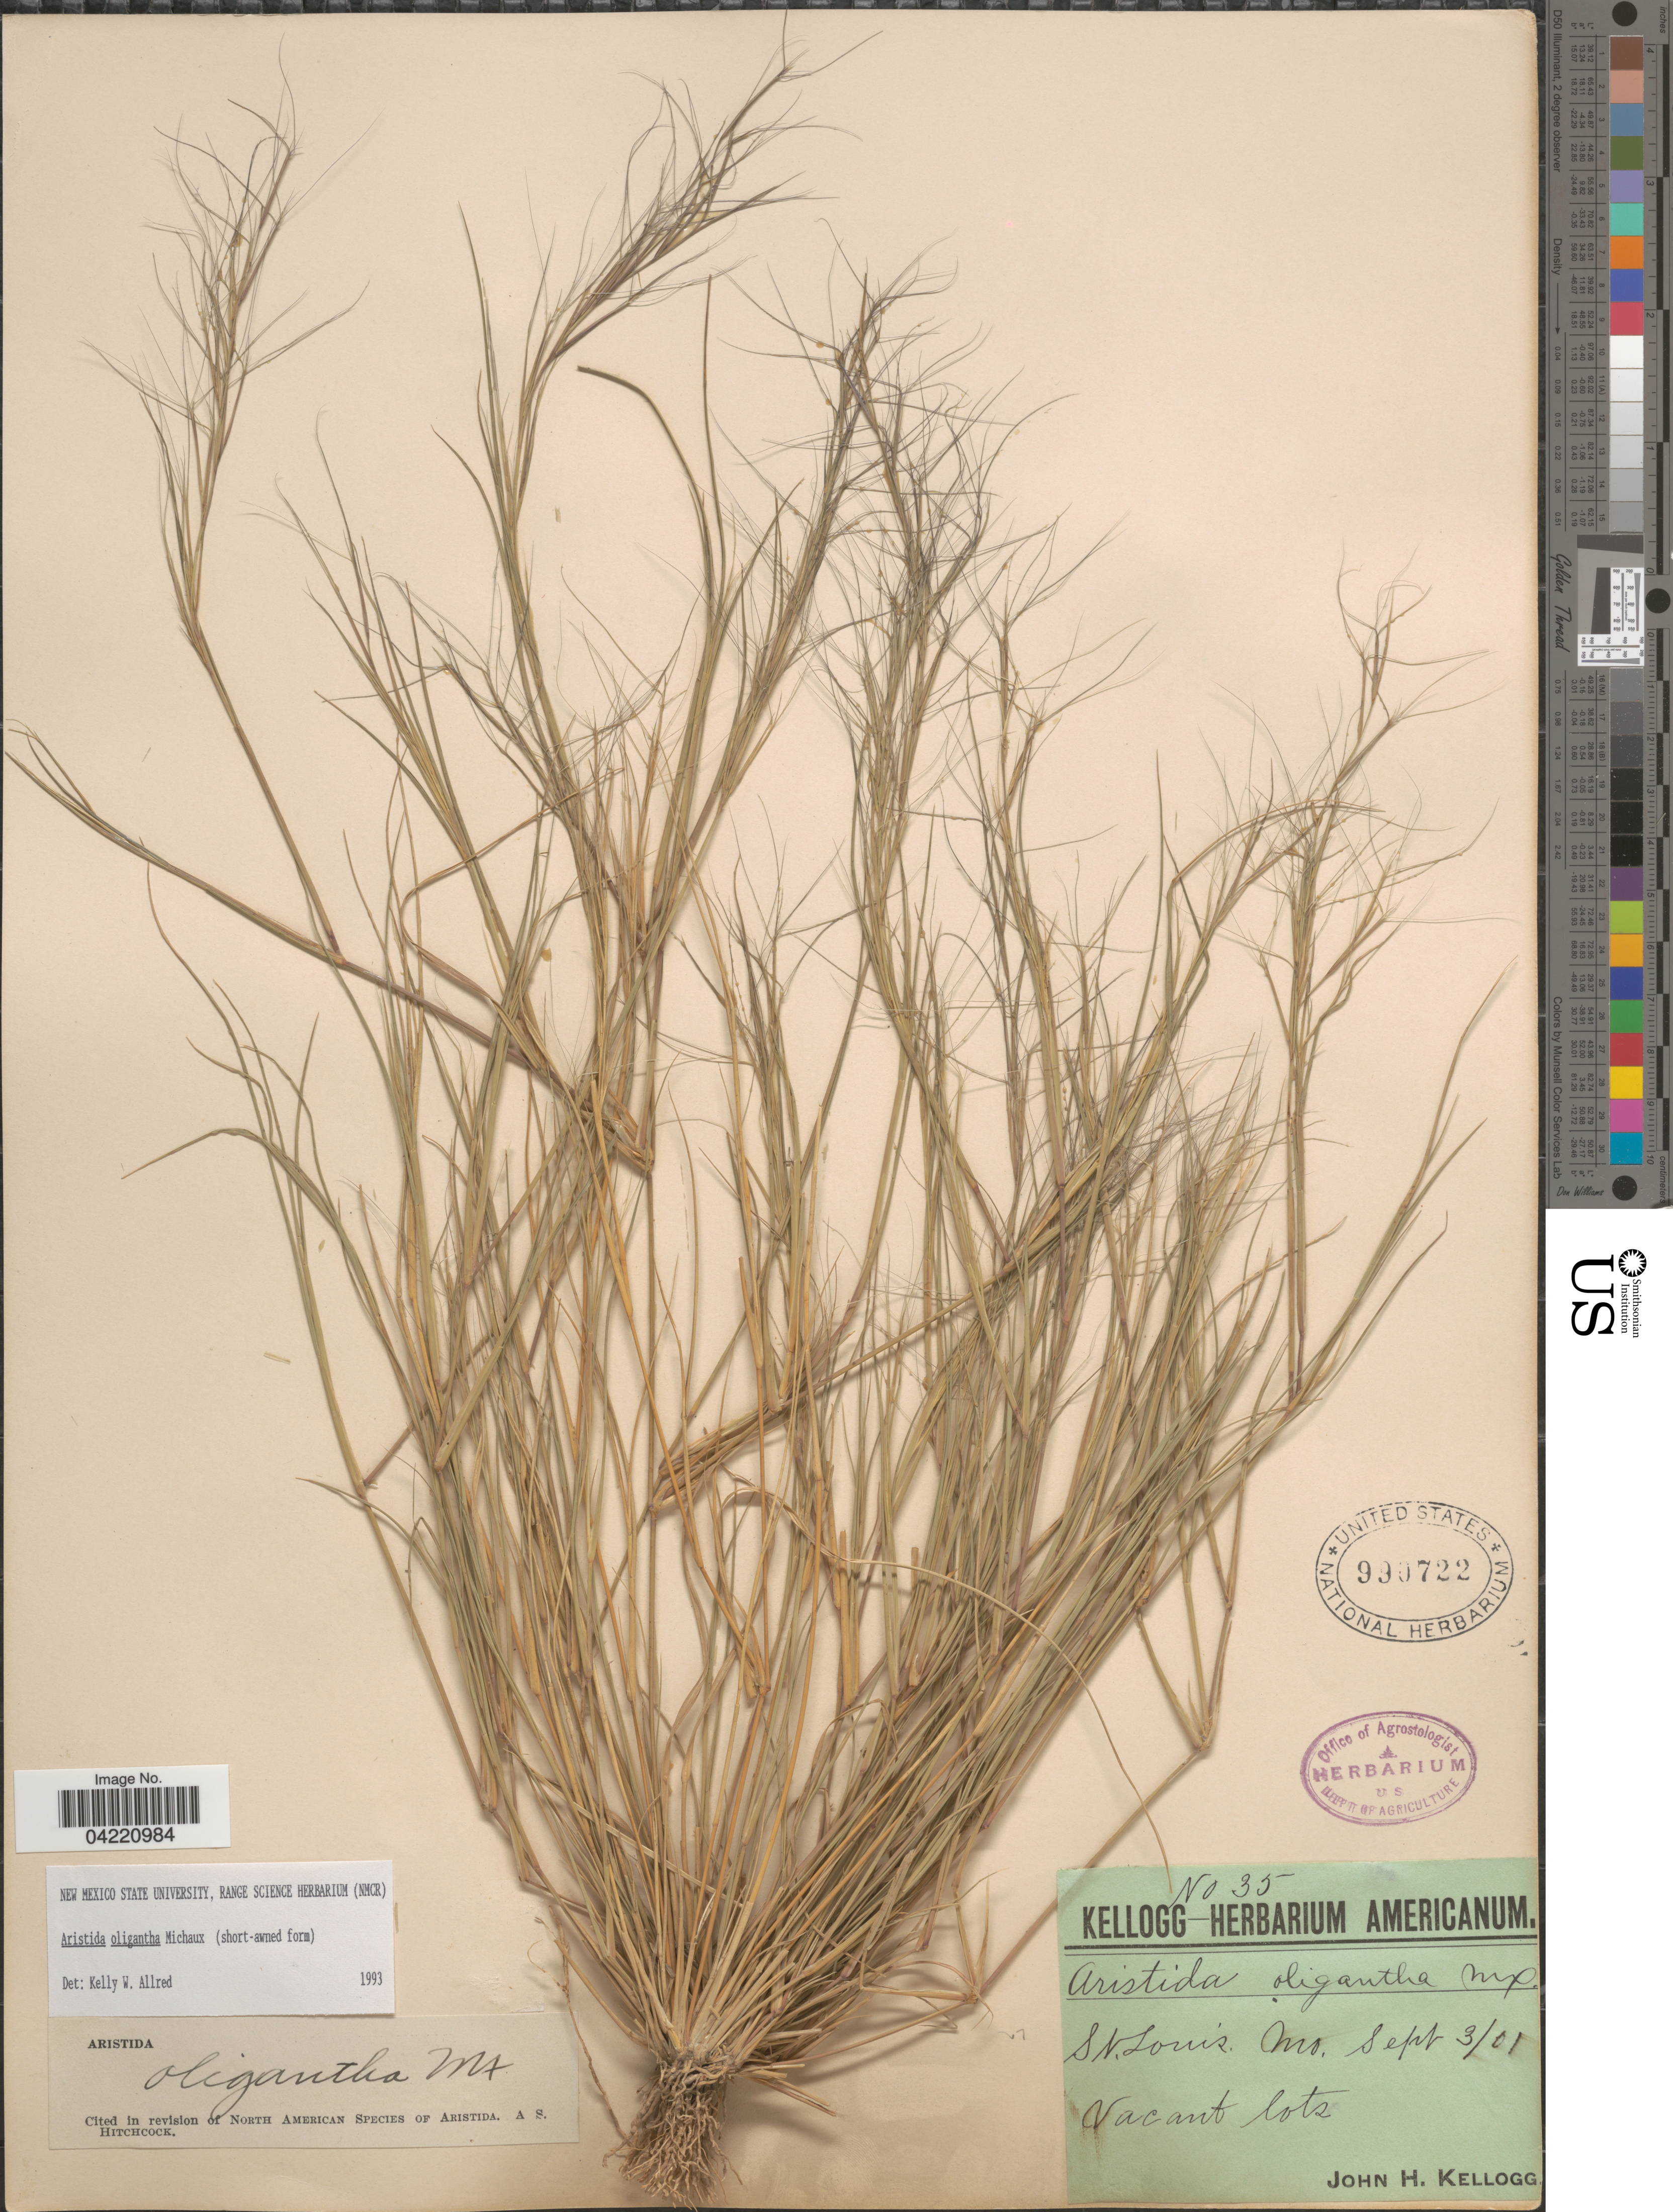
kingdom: Plantae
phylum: Tracheophyta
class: Liliopsida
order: Poales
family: Poaceae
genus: Aristida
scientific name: Aristida oligantha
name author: Michx.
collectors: J. H. Kellogg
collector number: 35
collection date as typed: Transcribed d/m/y: 3/9/1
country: United States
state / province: Missouri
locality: St. Louis.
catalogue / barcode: US 990722